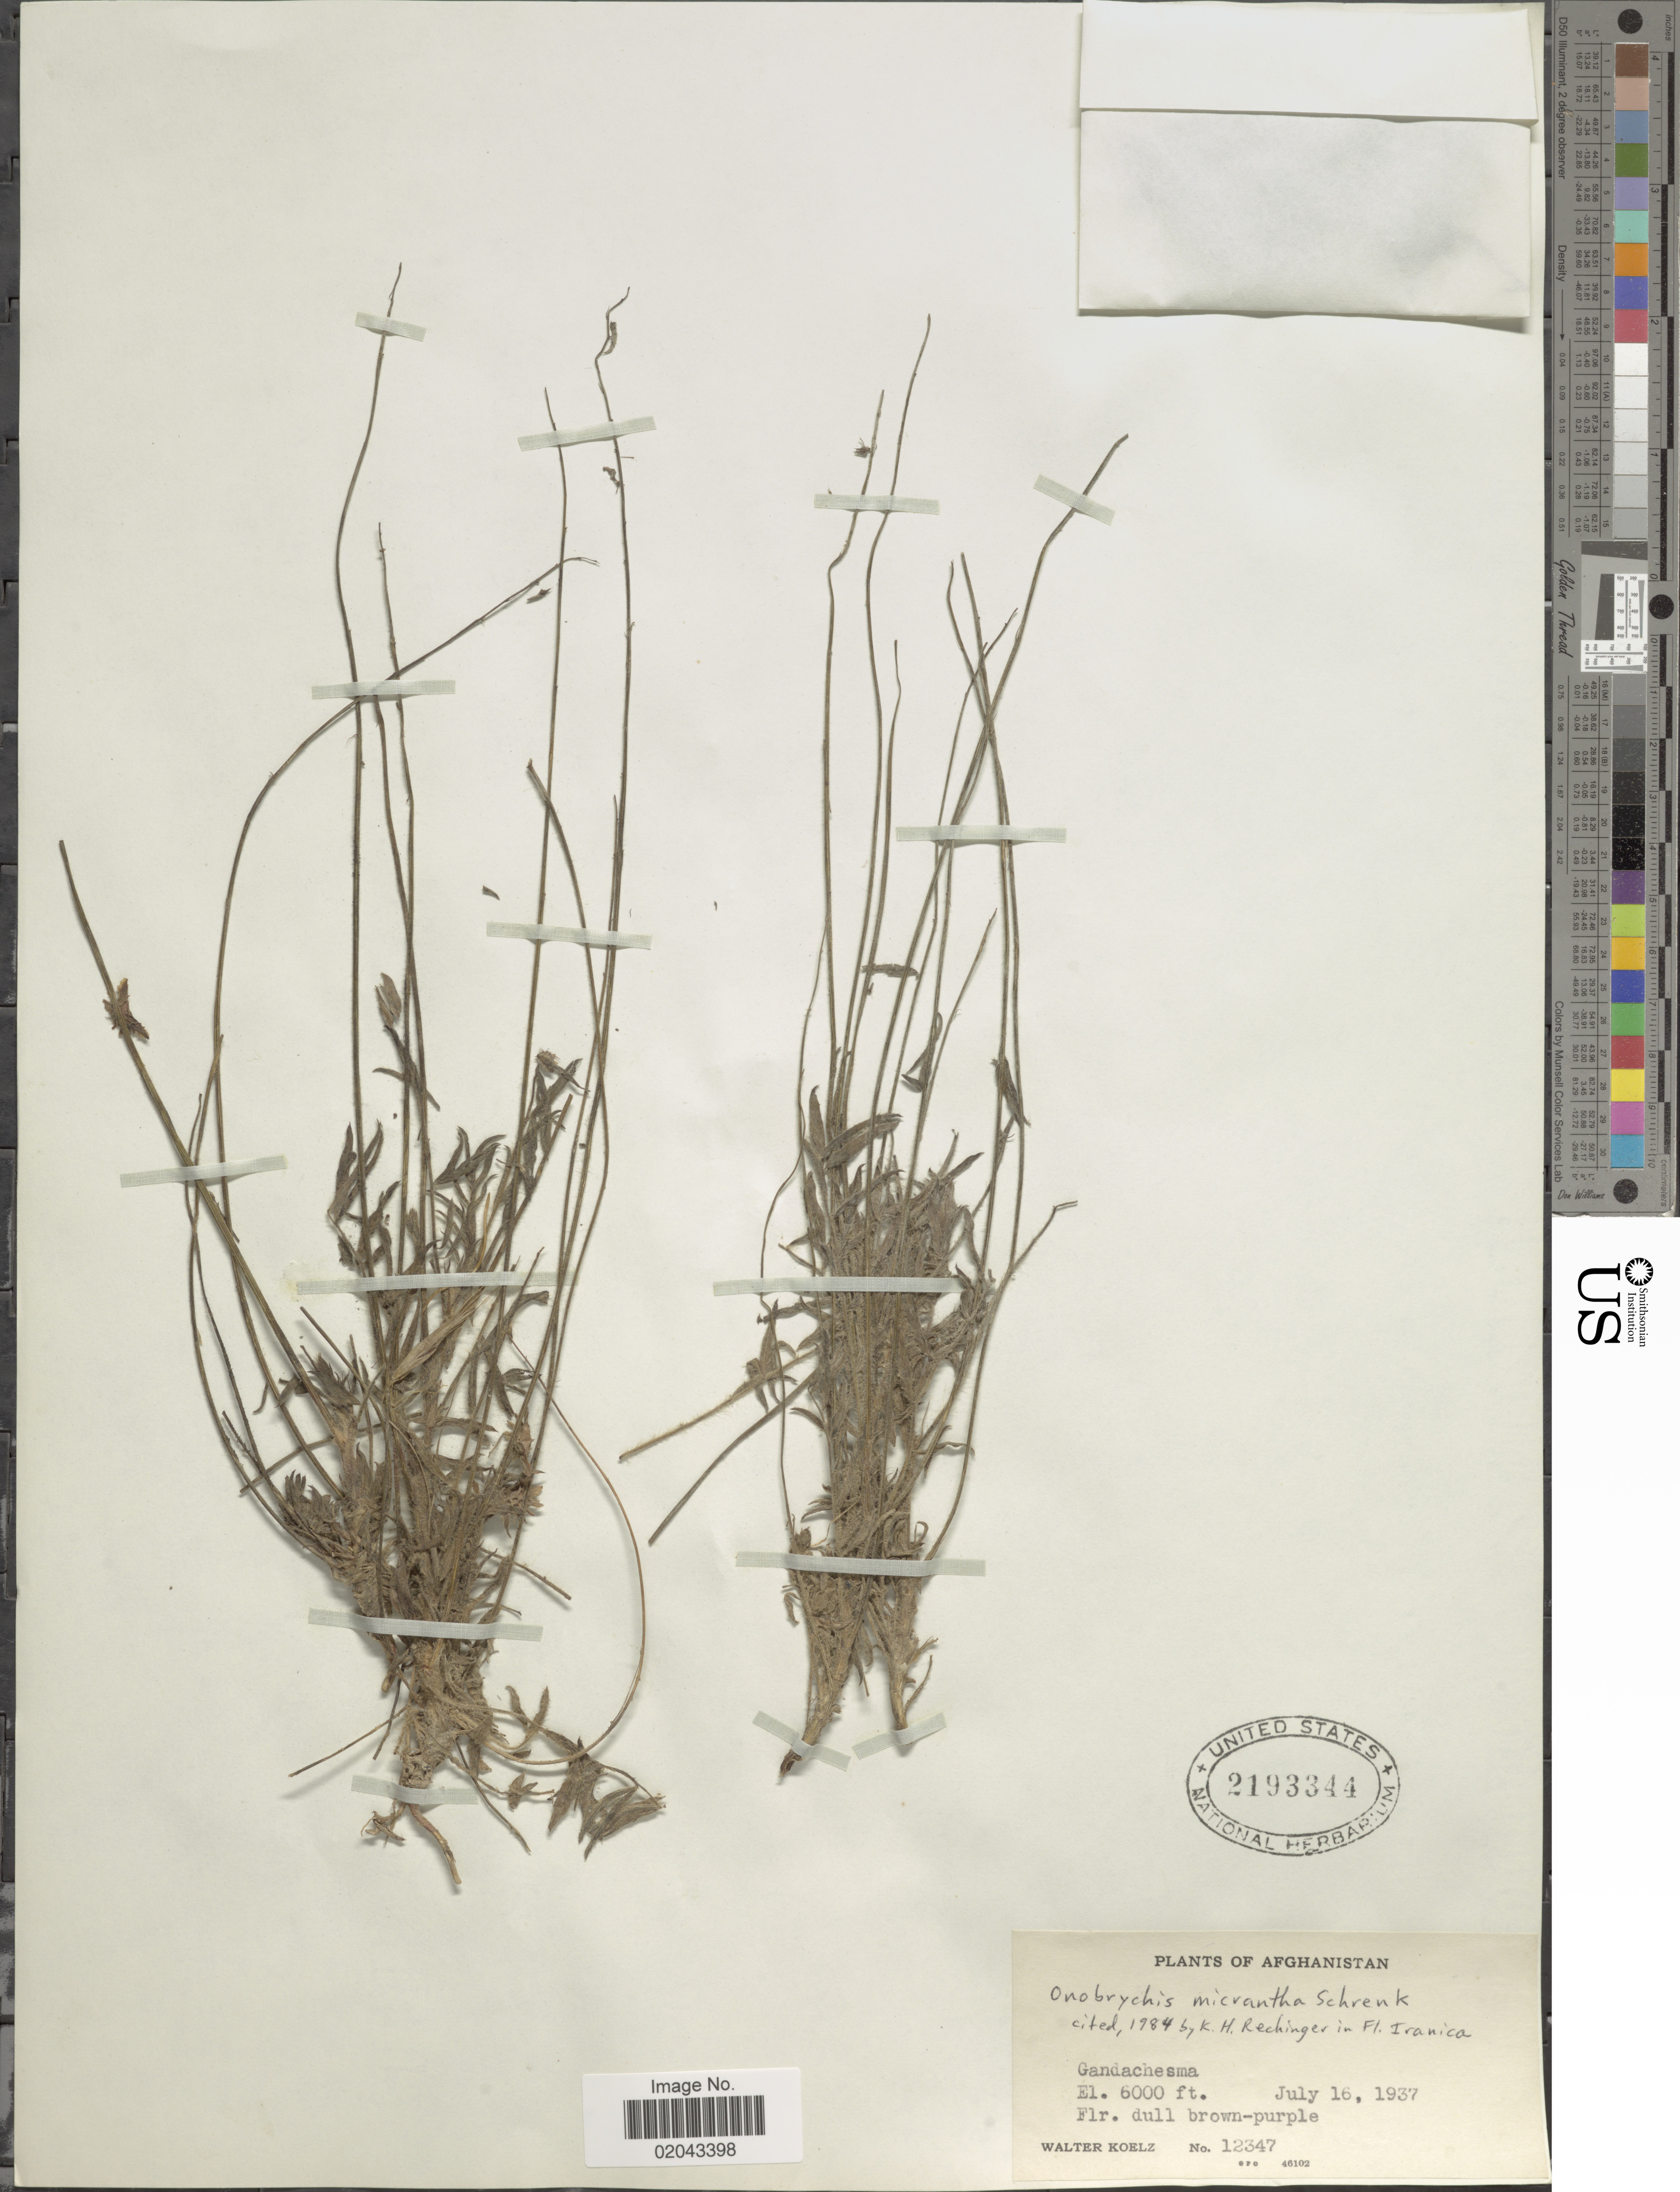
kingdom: Plantae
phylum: Tracheophyta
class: Magnoliopsida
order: Fabales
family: Fabaceae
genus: Onobrychis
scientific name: Onobrychis micrantha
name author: Schrenk ex Fisch. & C.A. Mey.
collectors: W. N. Koelz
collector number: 12347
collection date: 1937-07-16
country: Afghanistan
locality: Gandachesma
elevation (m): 1829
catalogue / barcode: US 2193344